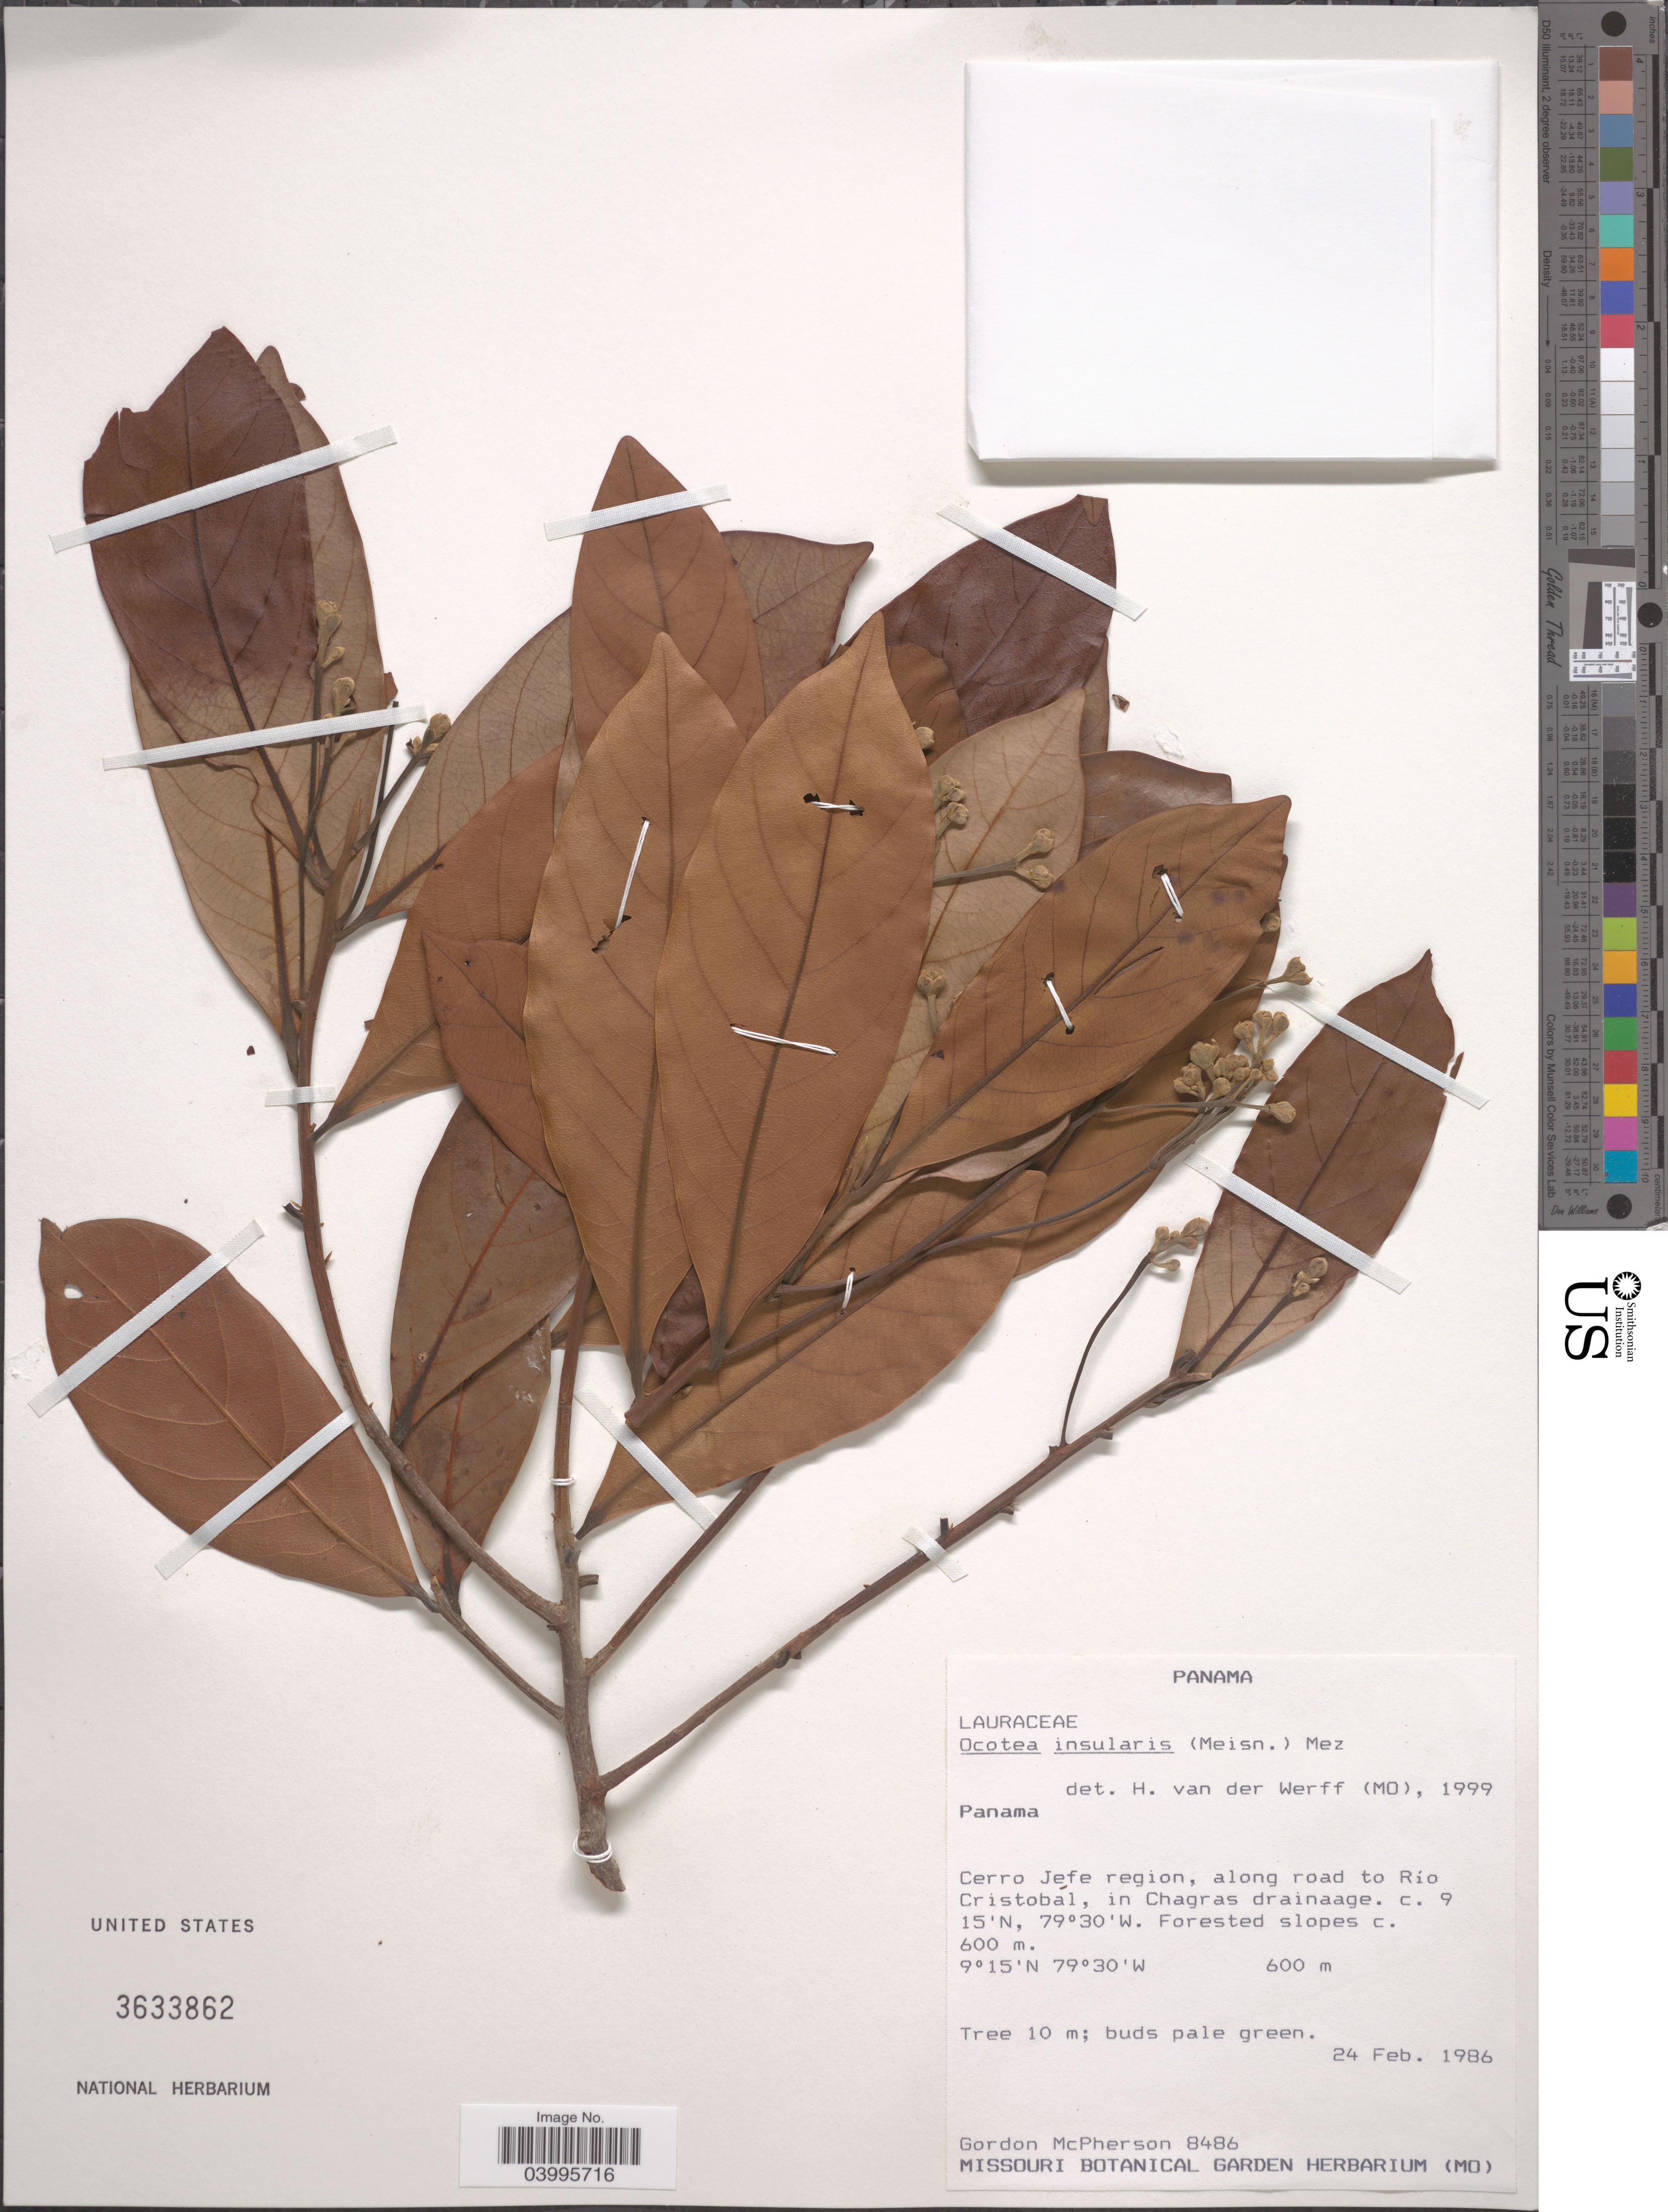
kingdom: Plantae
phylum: Tracheophyta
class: Magnoliopsida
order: Laurales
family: Lauraceae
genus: Ocotea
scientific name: Ocotea insularis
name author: (Meisn.) Mez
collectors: G. McPherson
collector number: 8486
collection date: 1986-02-24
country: Panama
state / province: Panamá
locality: Cerro Jefe region, along road to Río Cristobál, in Chagras drainaage. Forested slopes c.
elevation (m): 600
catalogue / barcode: US 3633862